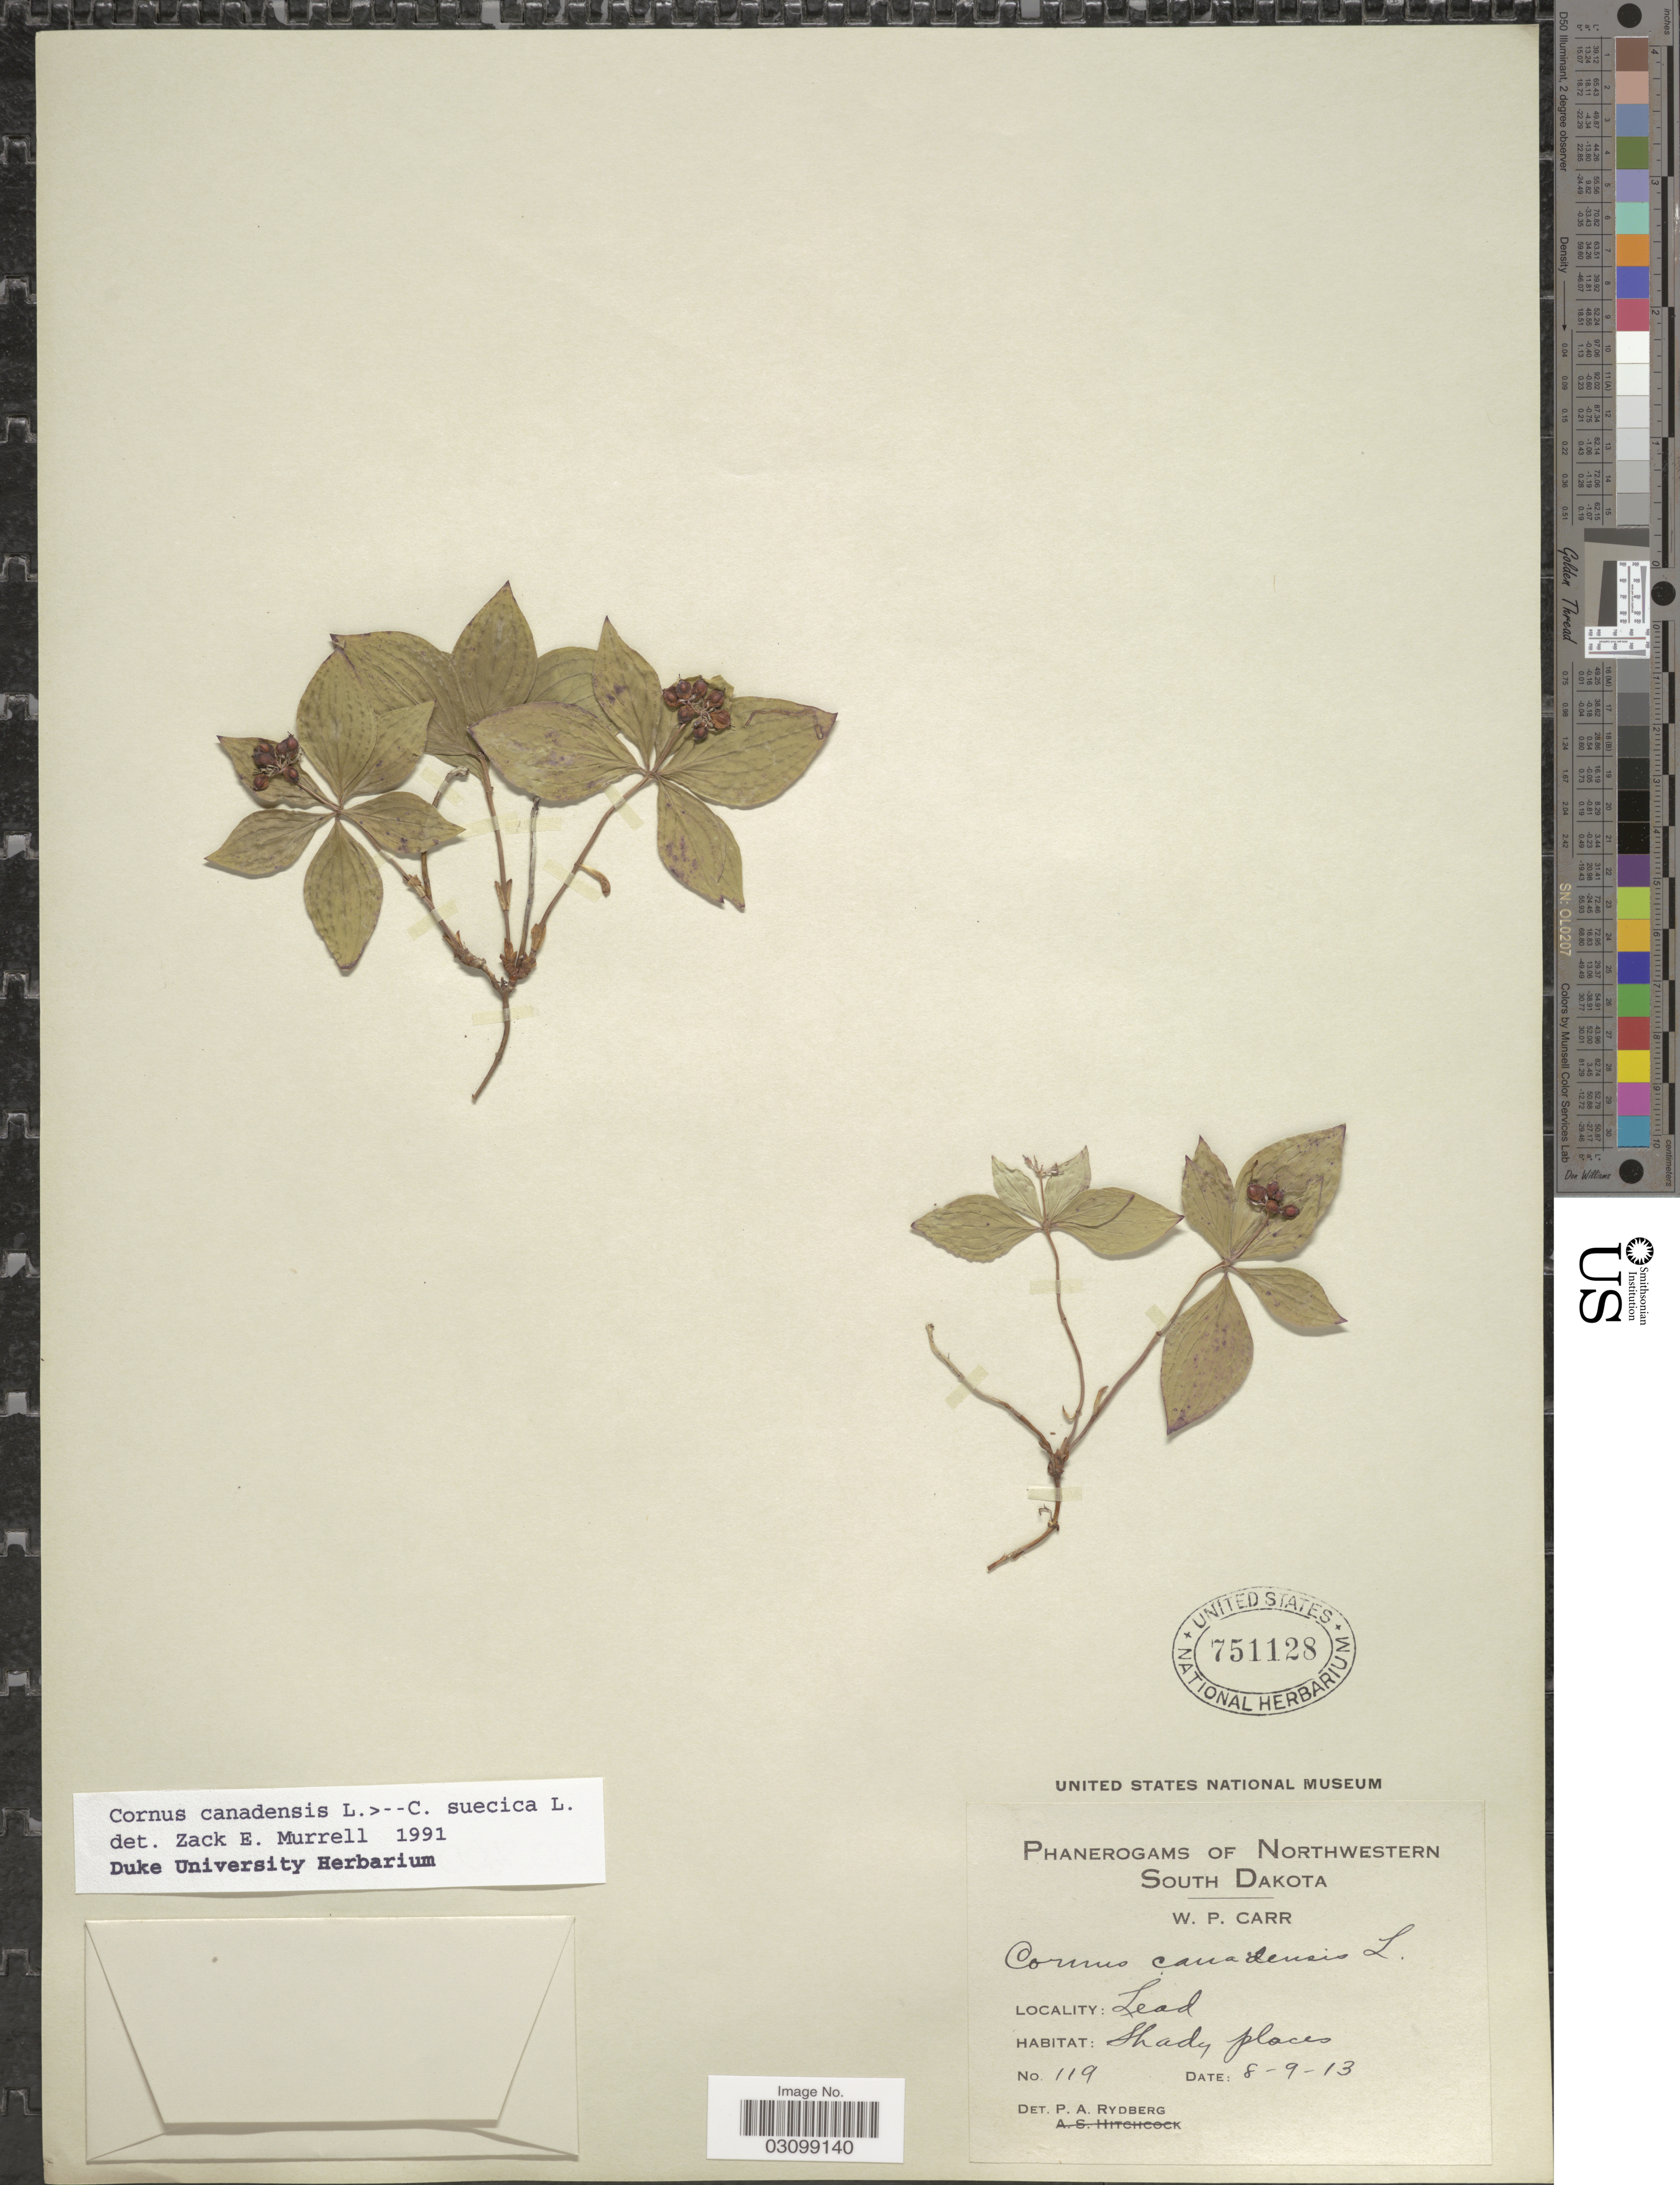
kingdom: Plantae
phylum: Tracheophyta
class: Magnoliopsida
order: Cornales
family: Cornaceae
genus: Cornus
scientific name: Cornus sp.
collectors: W. Carr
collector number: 119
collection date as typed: Transcribed d/m/y: 9/8/13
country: United States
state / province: South Dakota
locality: Northwestern South Dakota. Lead.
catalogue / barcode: US 751128